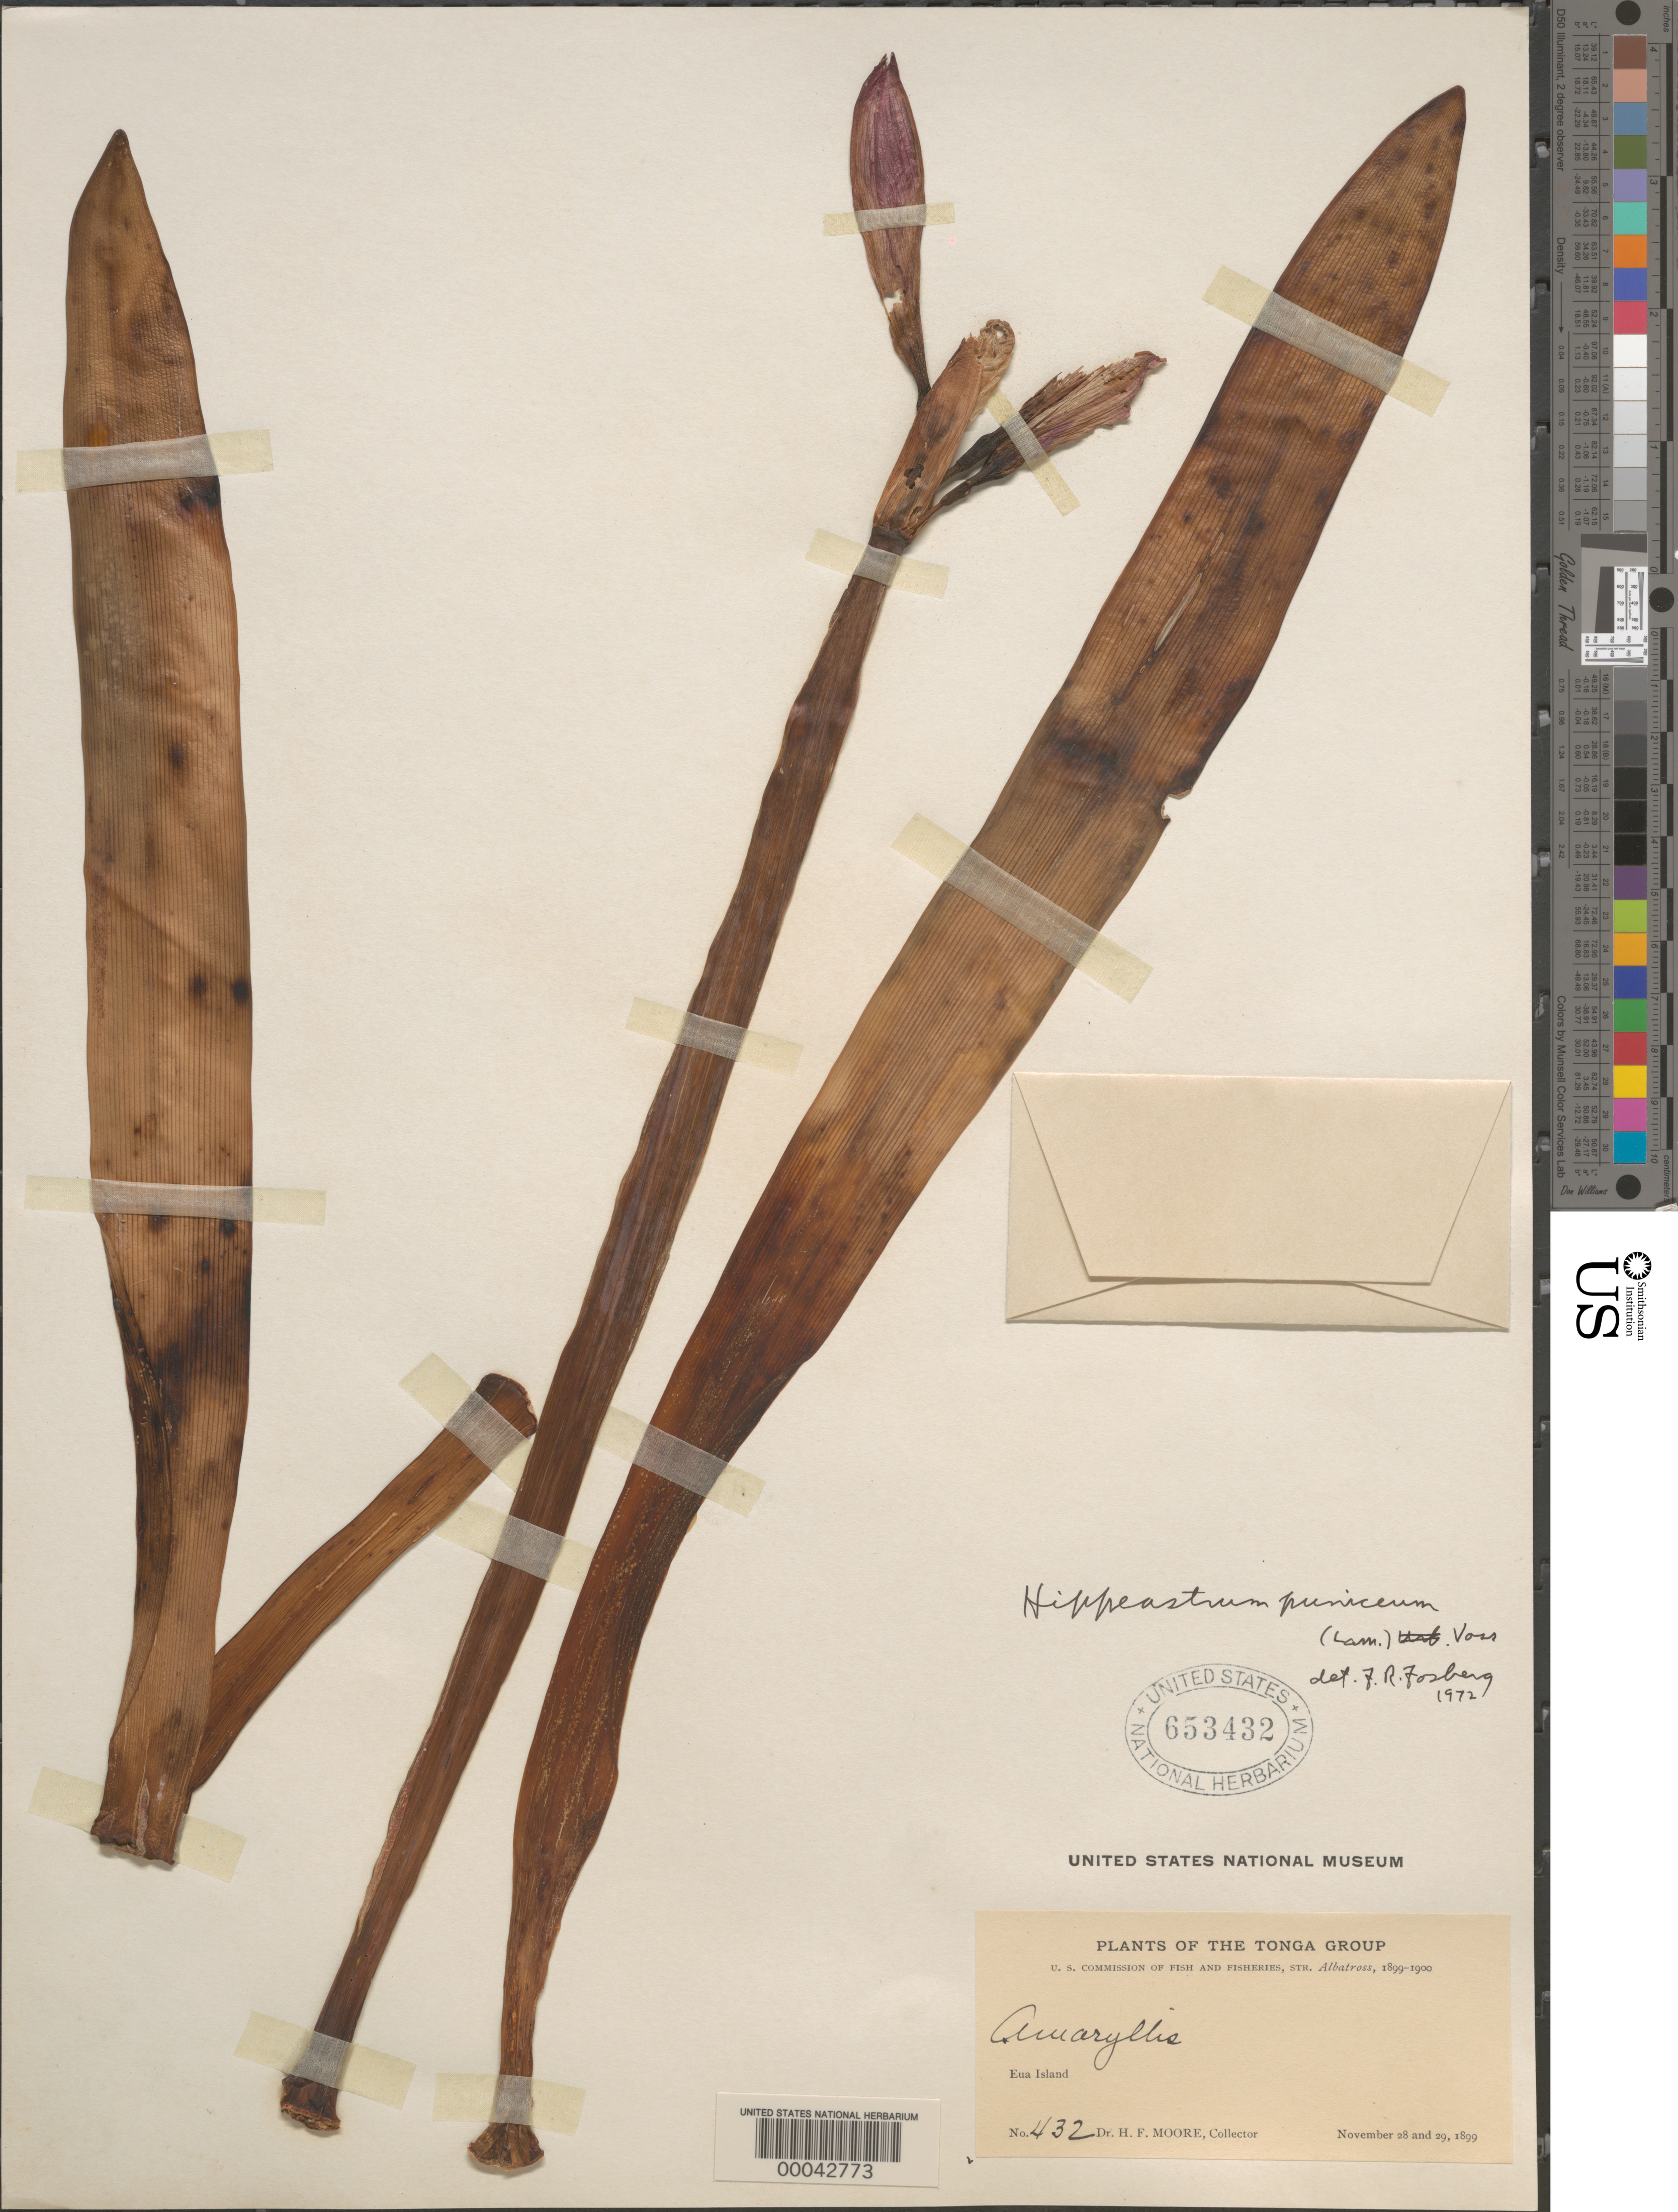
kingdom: Plantae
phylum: Tracheophyta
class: Liliopsida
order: Asparagales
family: Amaryllidaceae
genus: Hippeastrum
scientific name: Hippeastrum puniceum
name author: (Lam.) Voss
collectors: H. F. Moore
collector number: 432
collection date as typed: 28 Nov 1899 to 29 Nov 1899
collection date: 1899-11-28/1899-11-29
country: Tonga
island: Eua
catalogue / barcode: US 653432